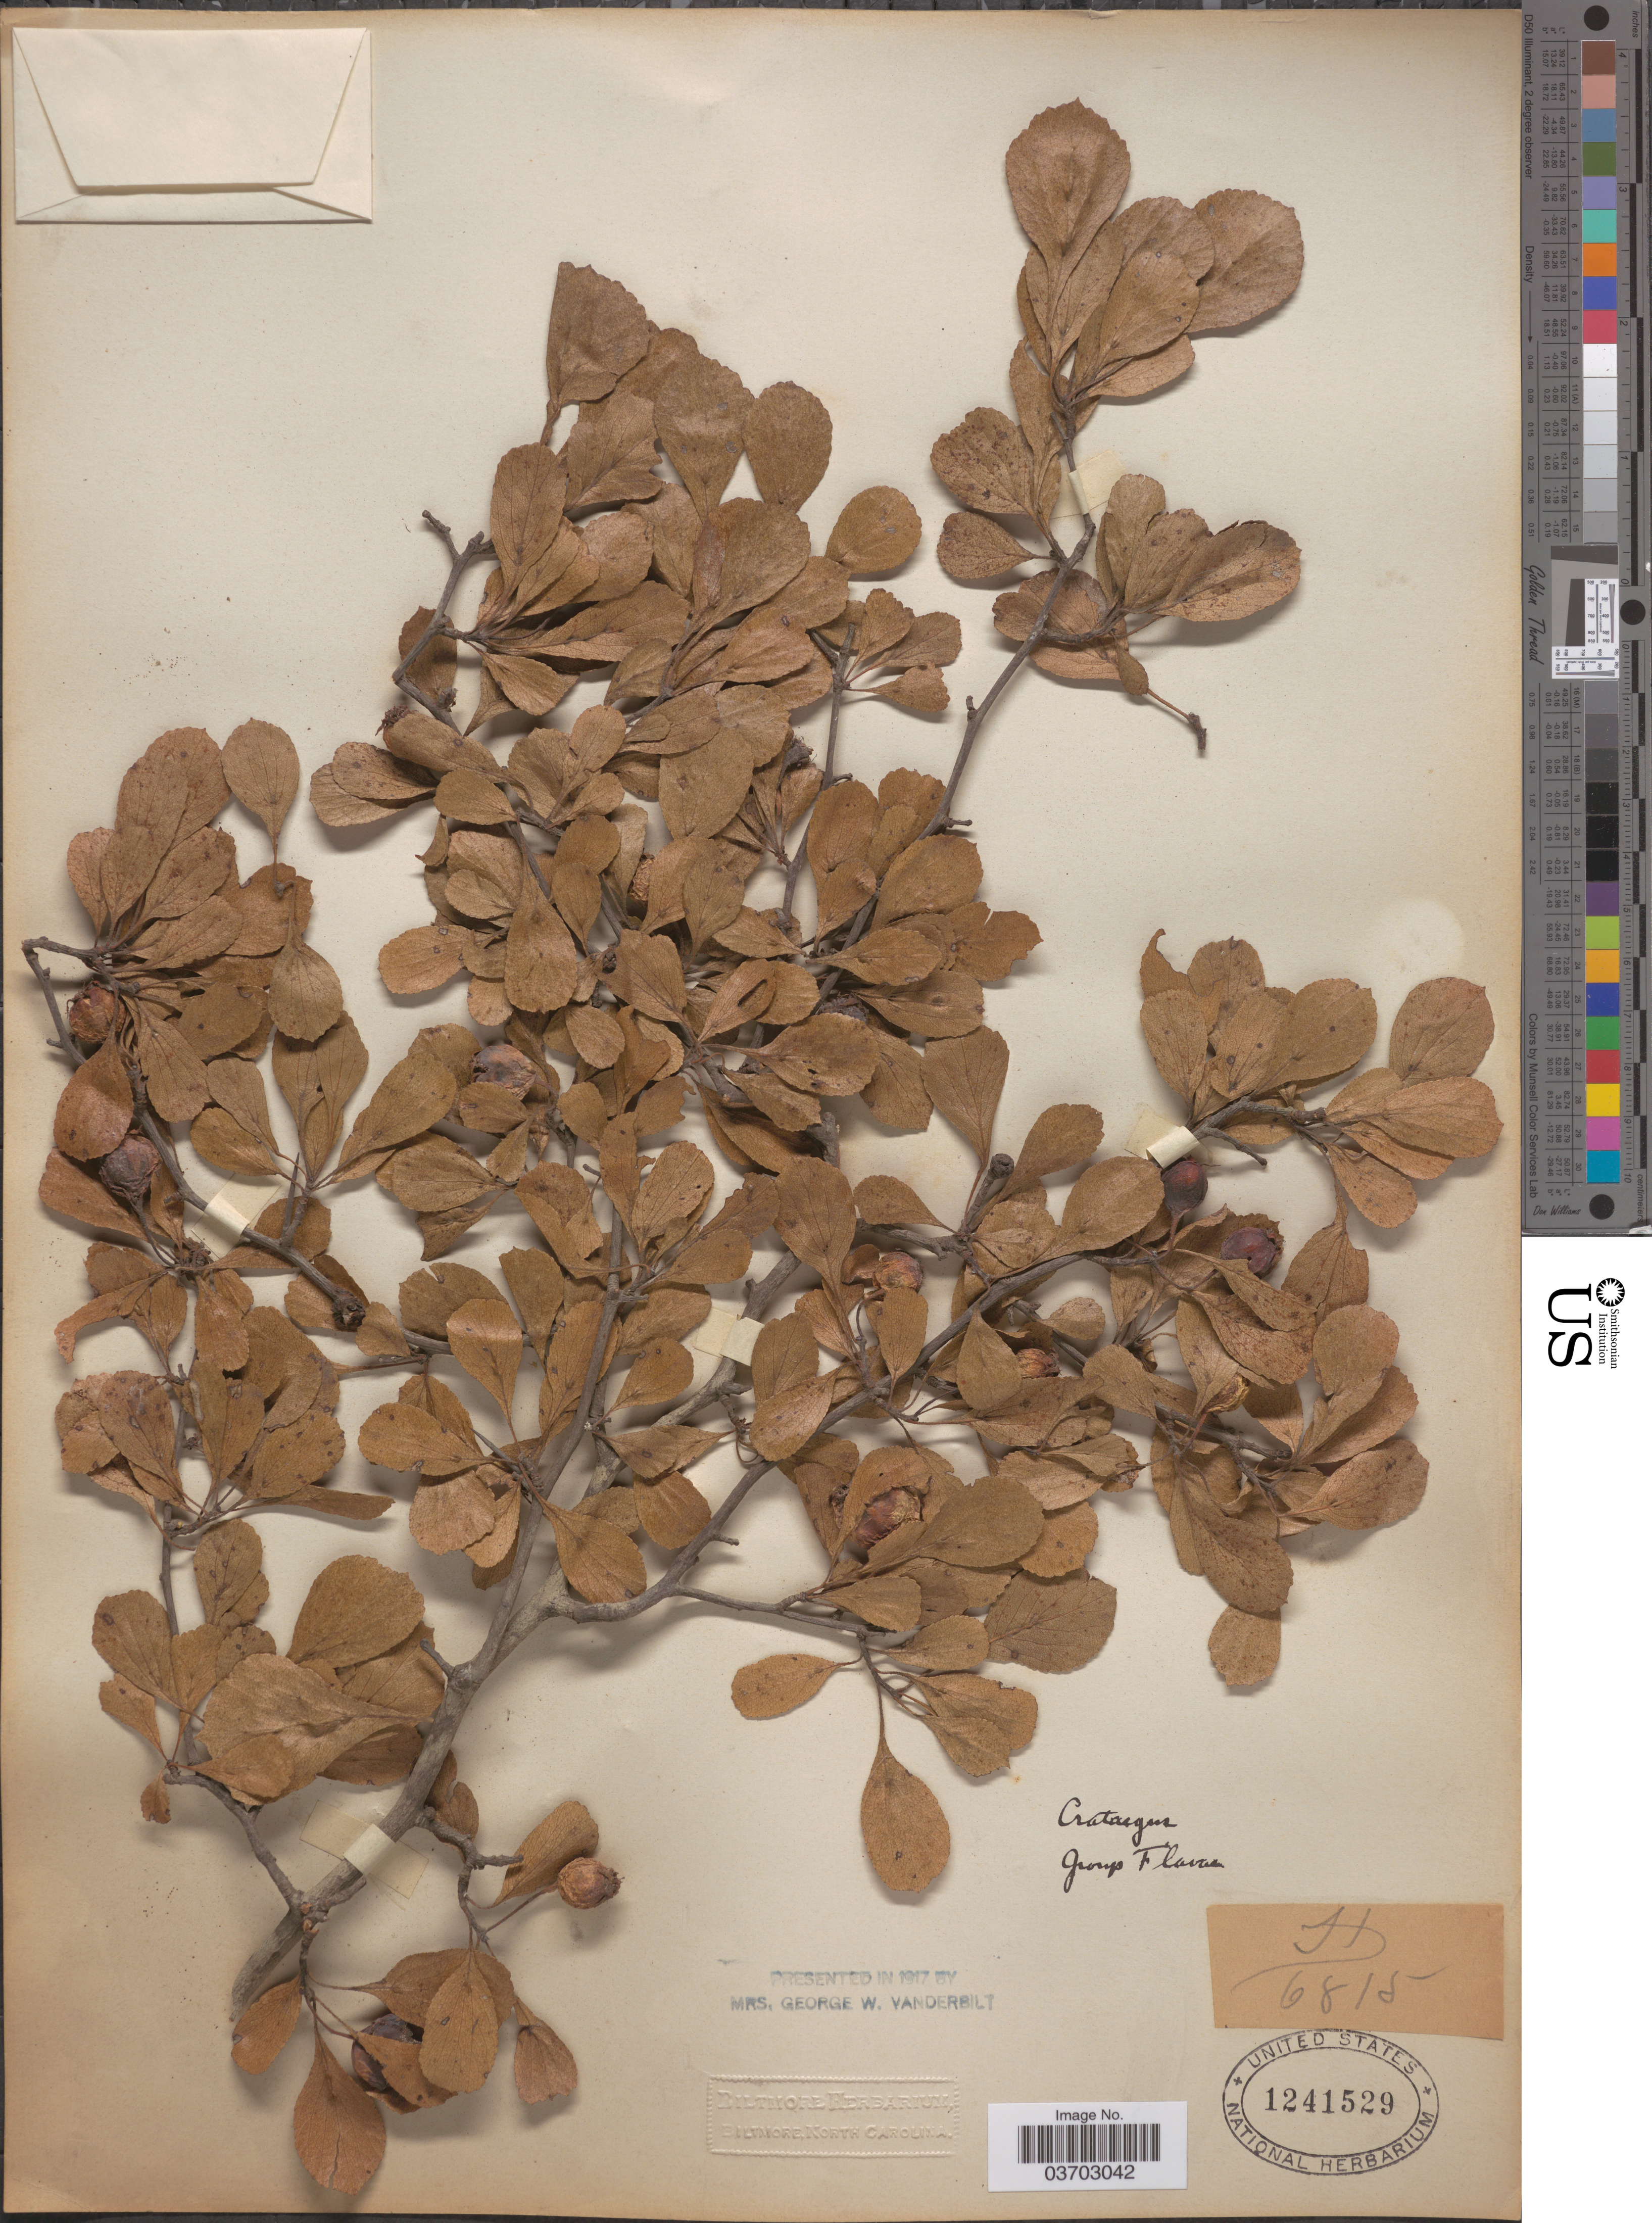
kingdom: Plantae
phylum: Tracheophyta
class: Magnoliopsida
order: Rosales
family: Rosaceae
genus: Crataegus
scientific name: Crataegus sp.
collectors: ex herb. Biltmore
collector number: H6815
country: United States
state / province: North Carolina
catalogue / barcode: US 1241529